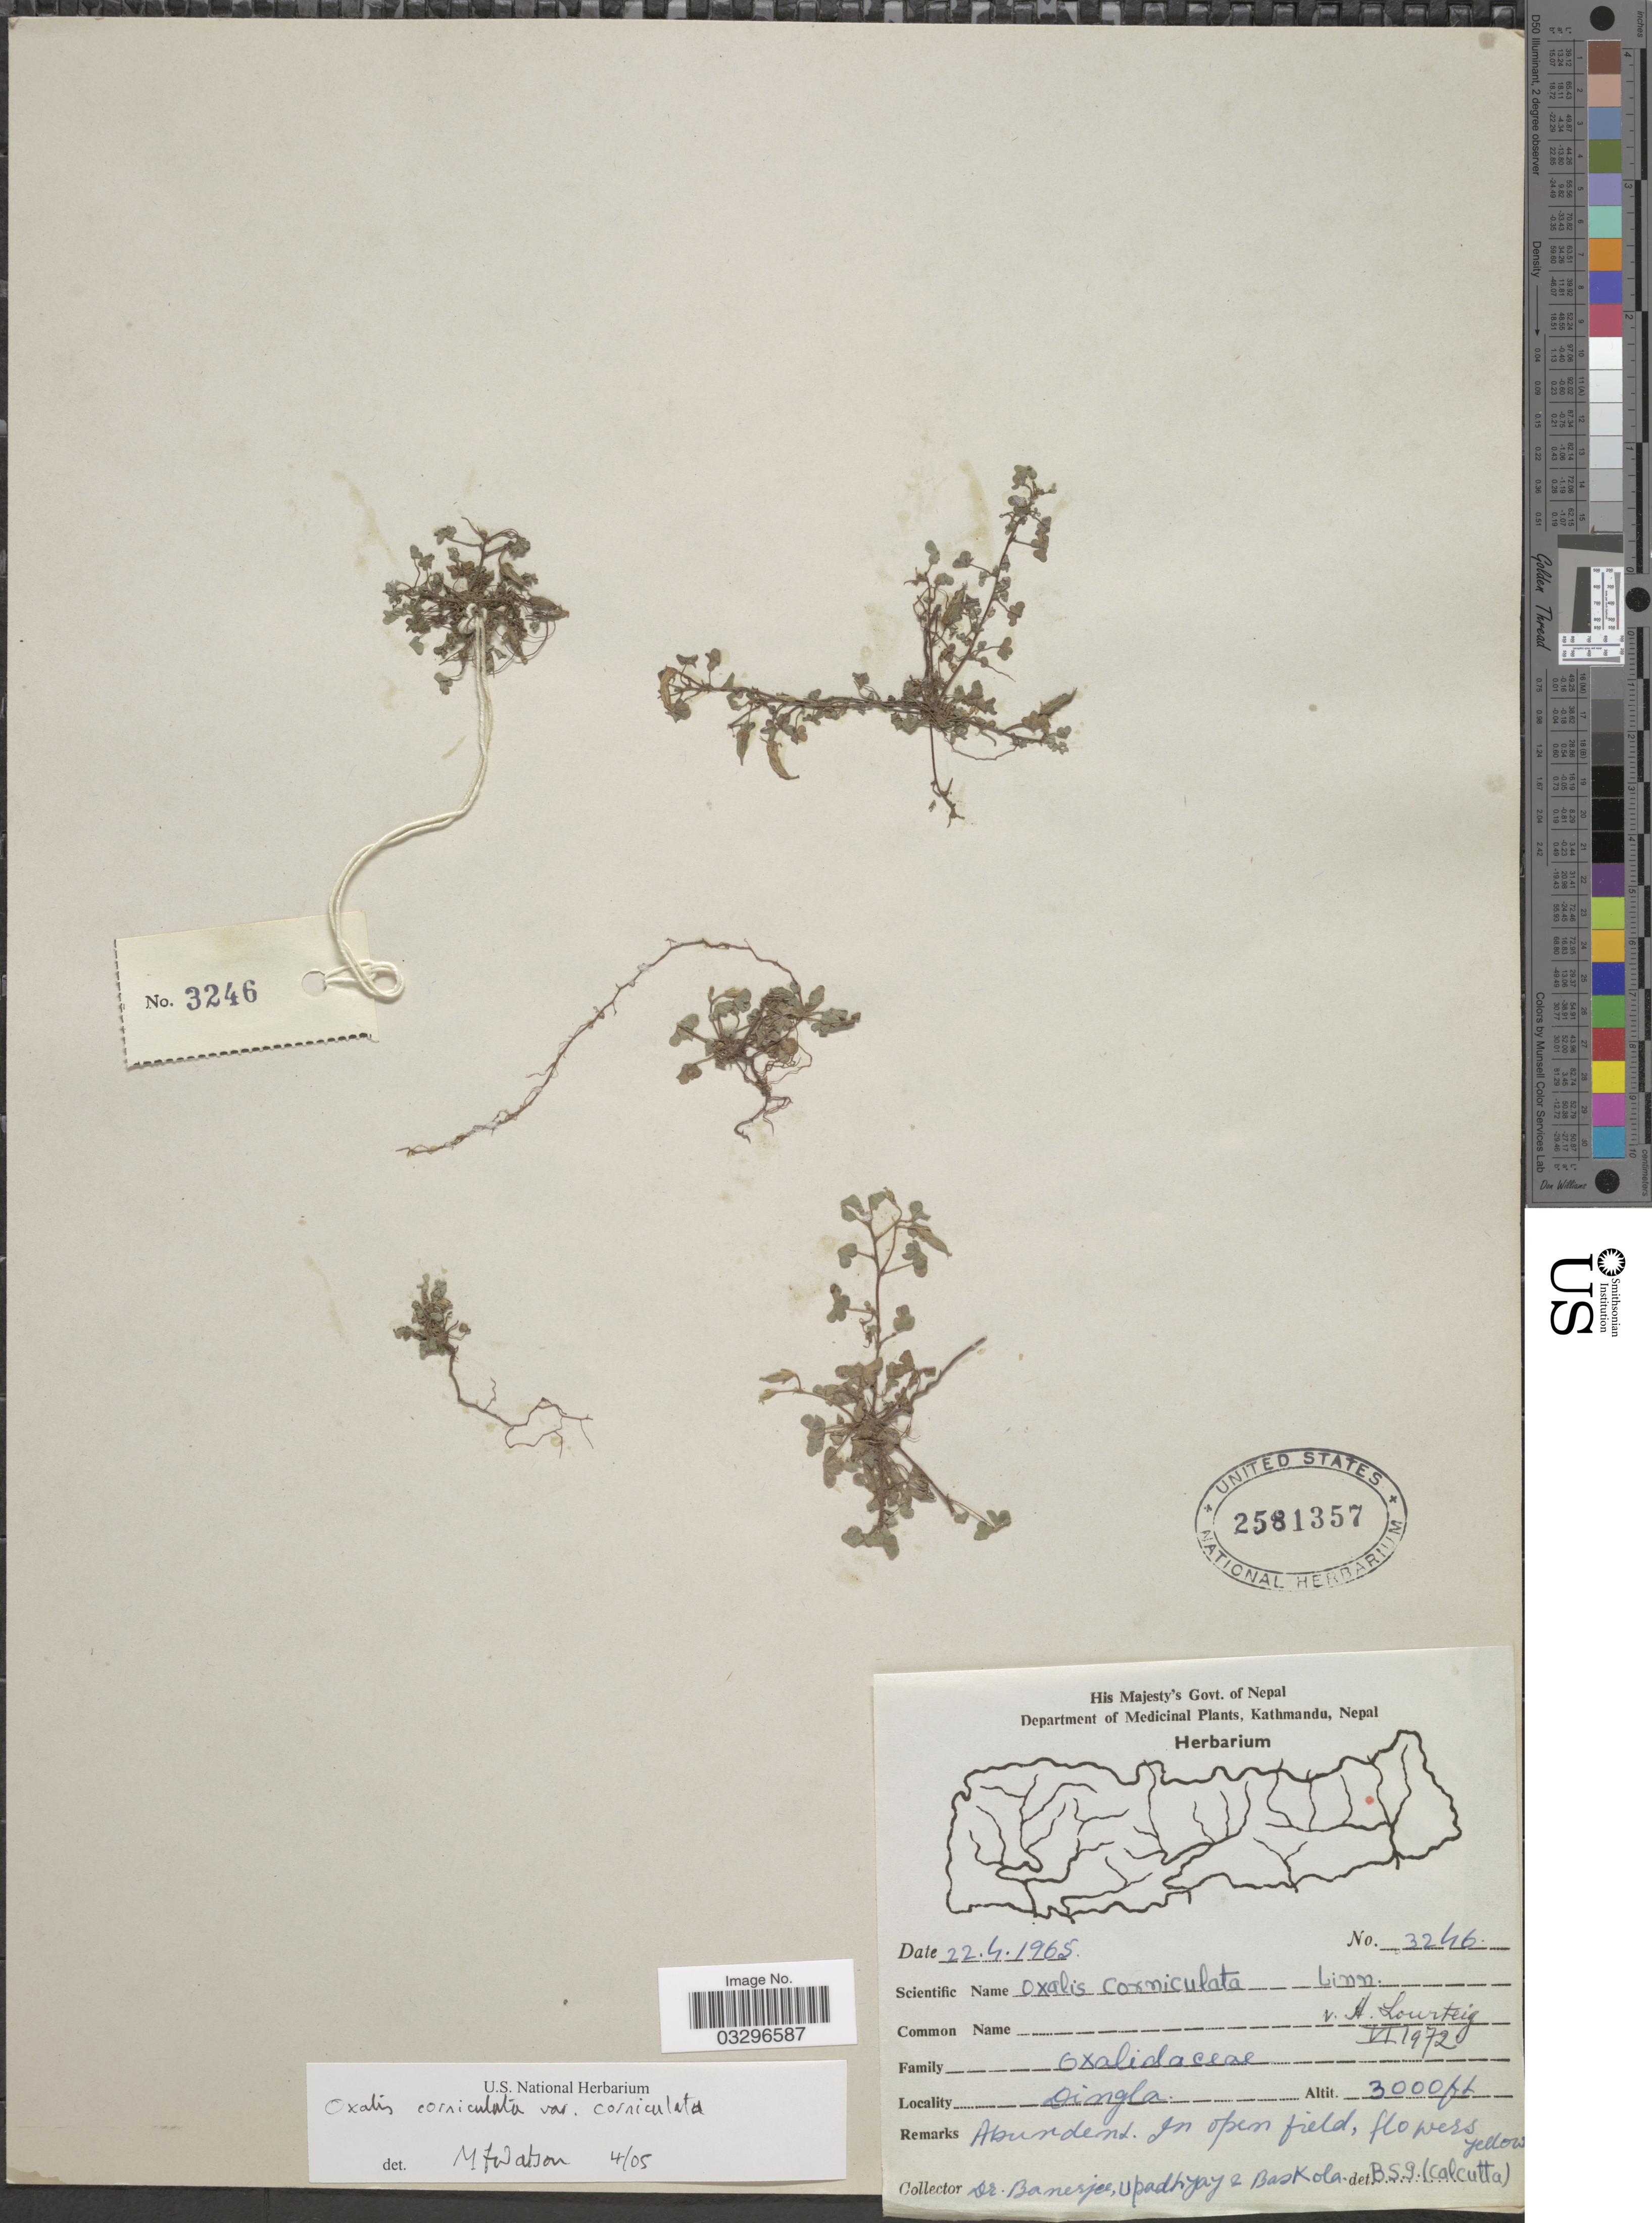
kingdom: Plantae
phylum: Tracheophyta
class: Magnoliopsida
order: Oxalidales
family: Oxalidaceae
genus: Oxalis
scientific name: Oxalis corniculata var. corniculata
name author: L.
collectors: -. Banerjee, Upadhyay, -- & Baskola, --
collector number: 3246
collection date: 1965-04-22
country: Nepal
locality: Dingla.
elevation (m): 914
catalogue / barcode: US 2581357